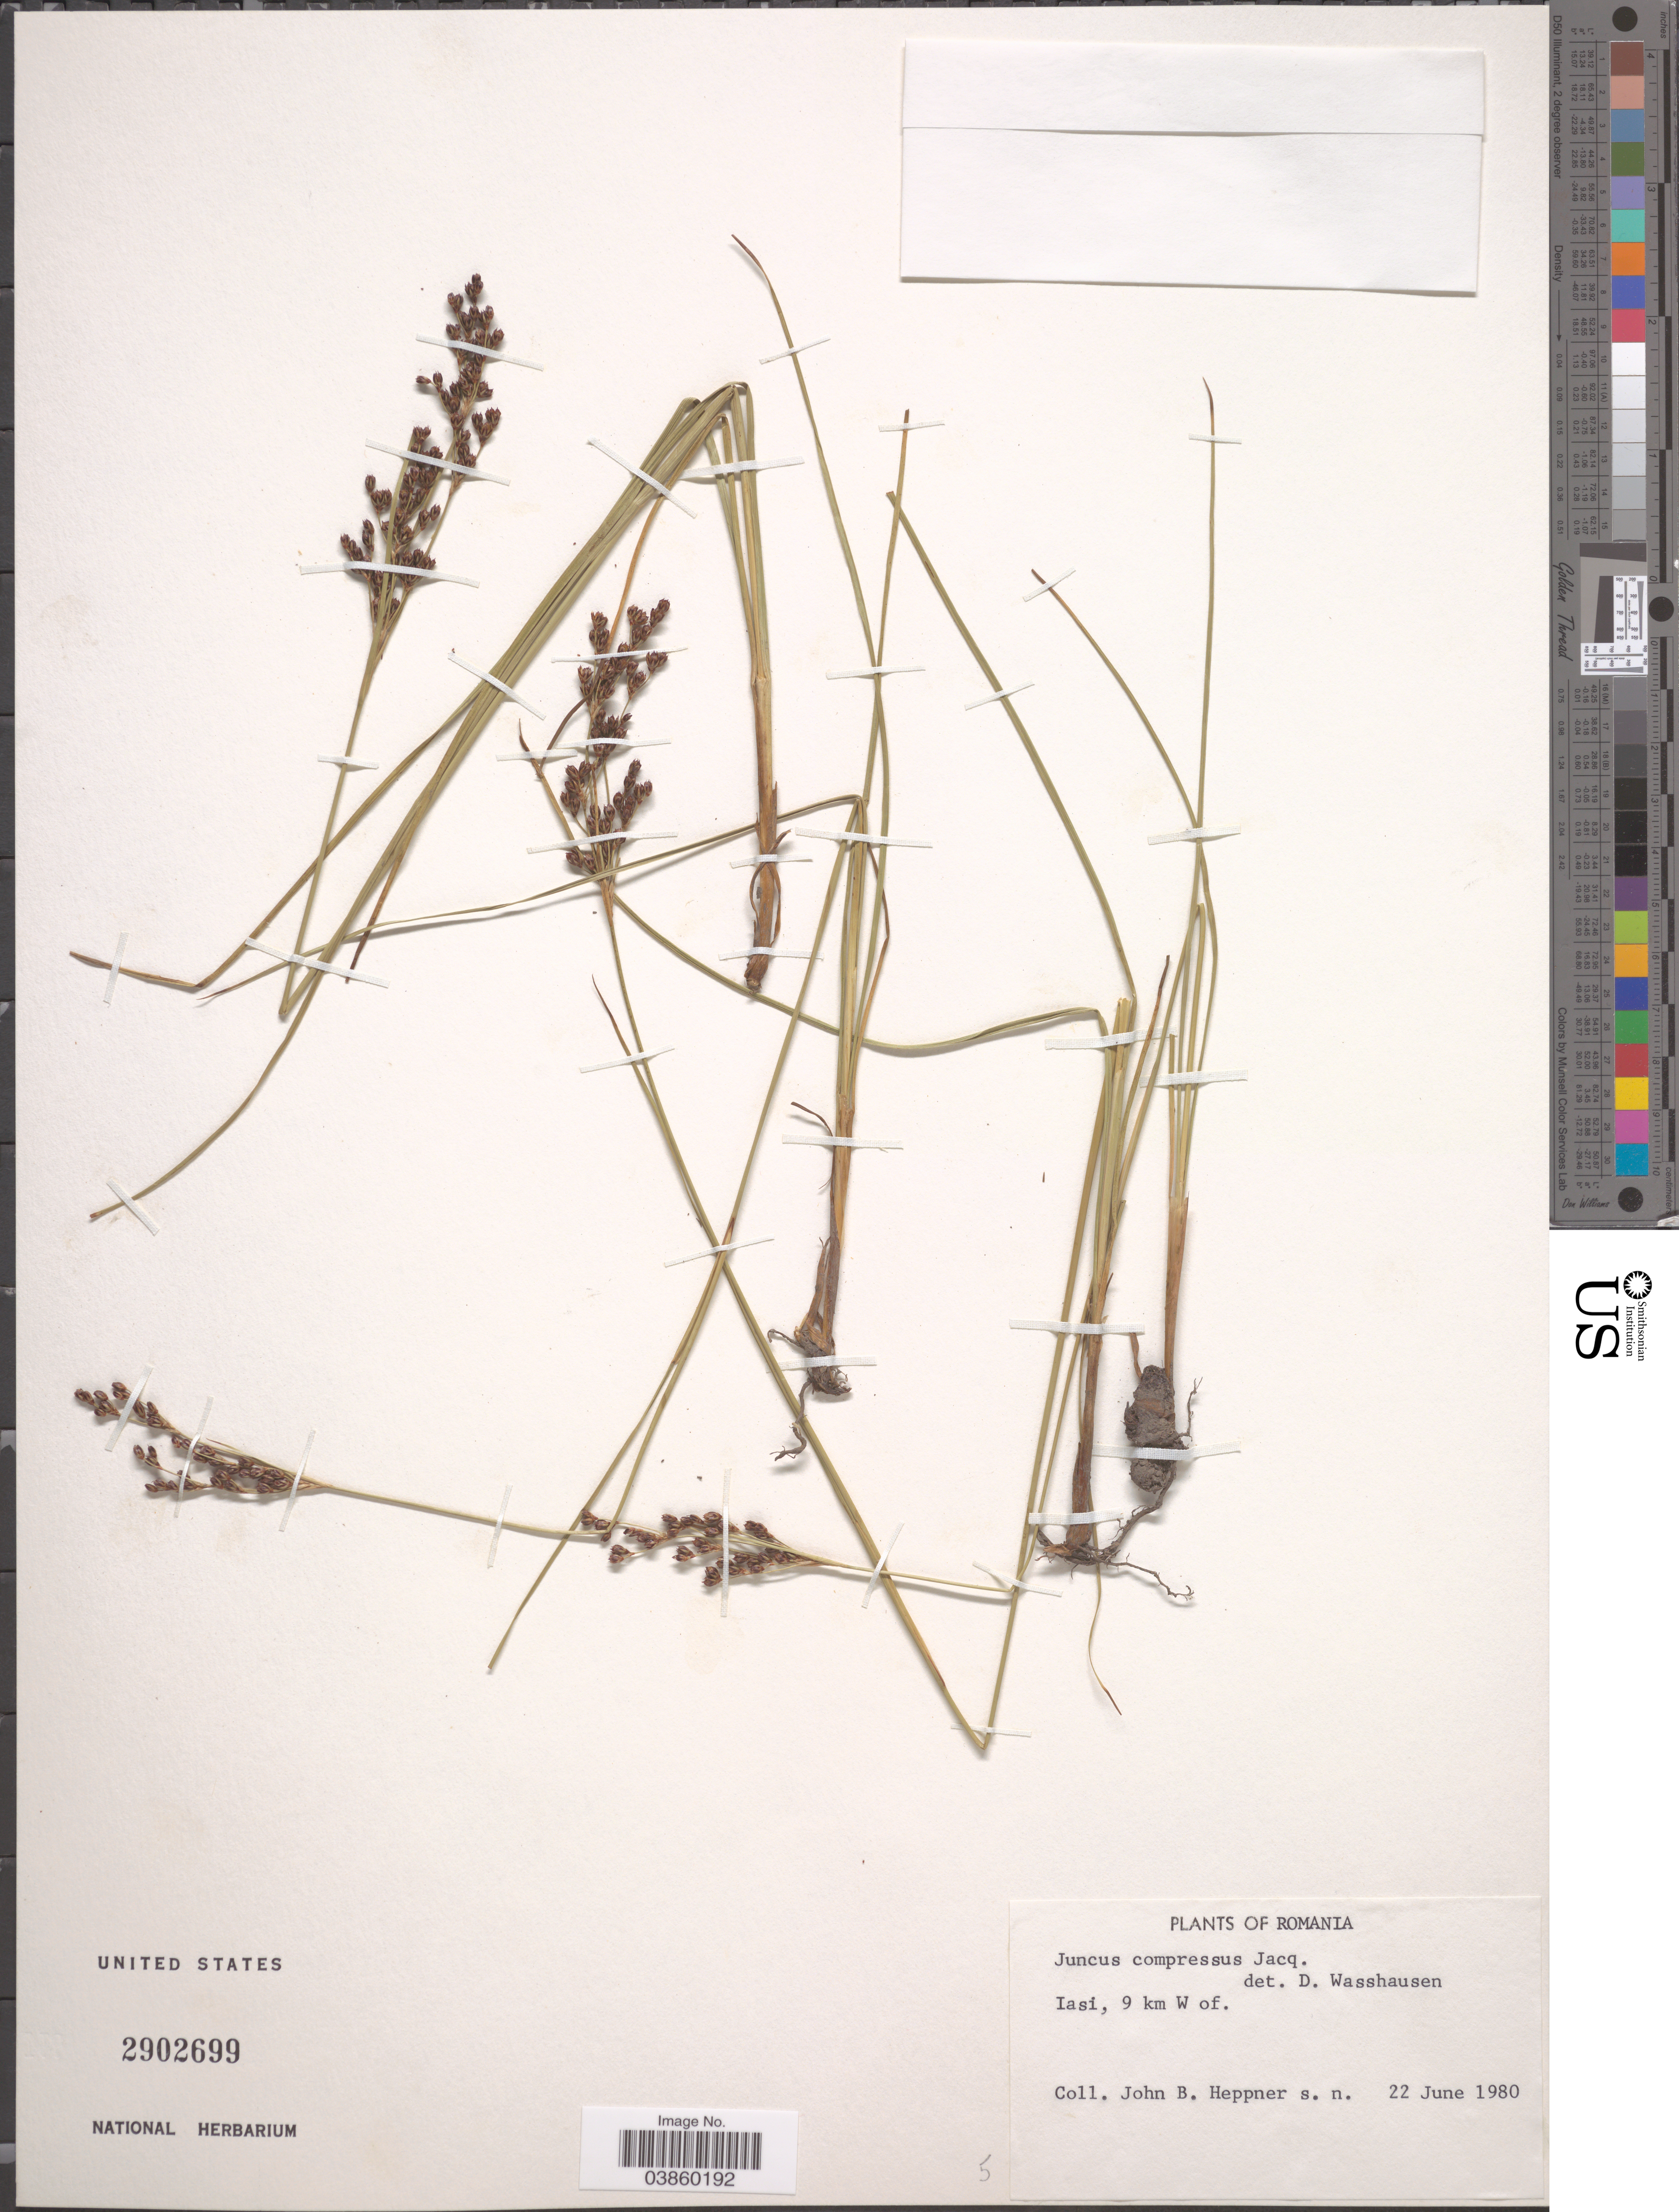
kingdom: Plantae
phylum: Tracheophyta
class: Liliopsida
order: Poales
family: Juncaceae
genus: Juncus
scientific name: Juncus compressus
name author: Jacq.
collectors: J. Heppner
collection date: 1980-06-22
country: Romania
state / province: Iasi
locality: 9 km W of.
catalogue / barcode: US 2902699